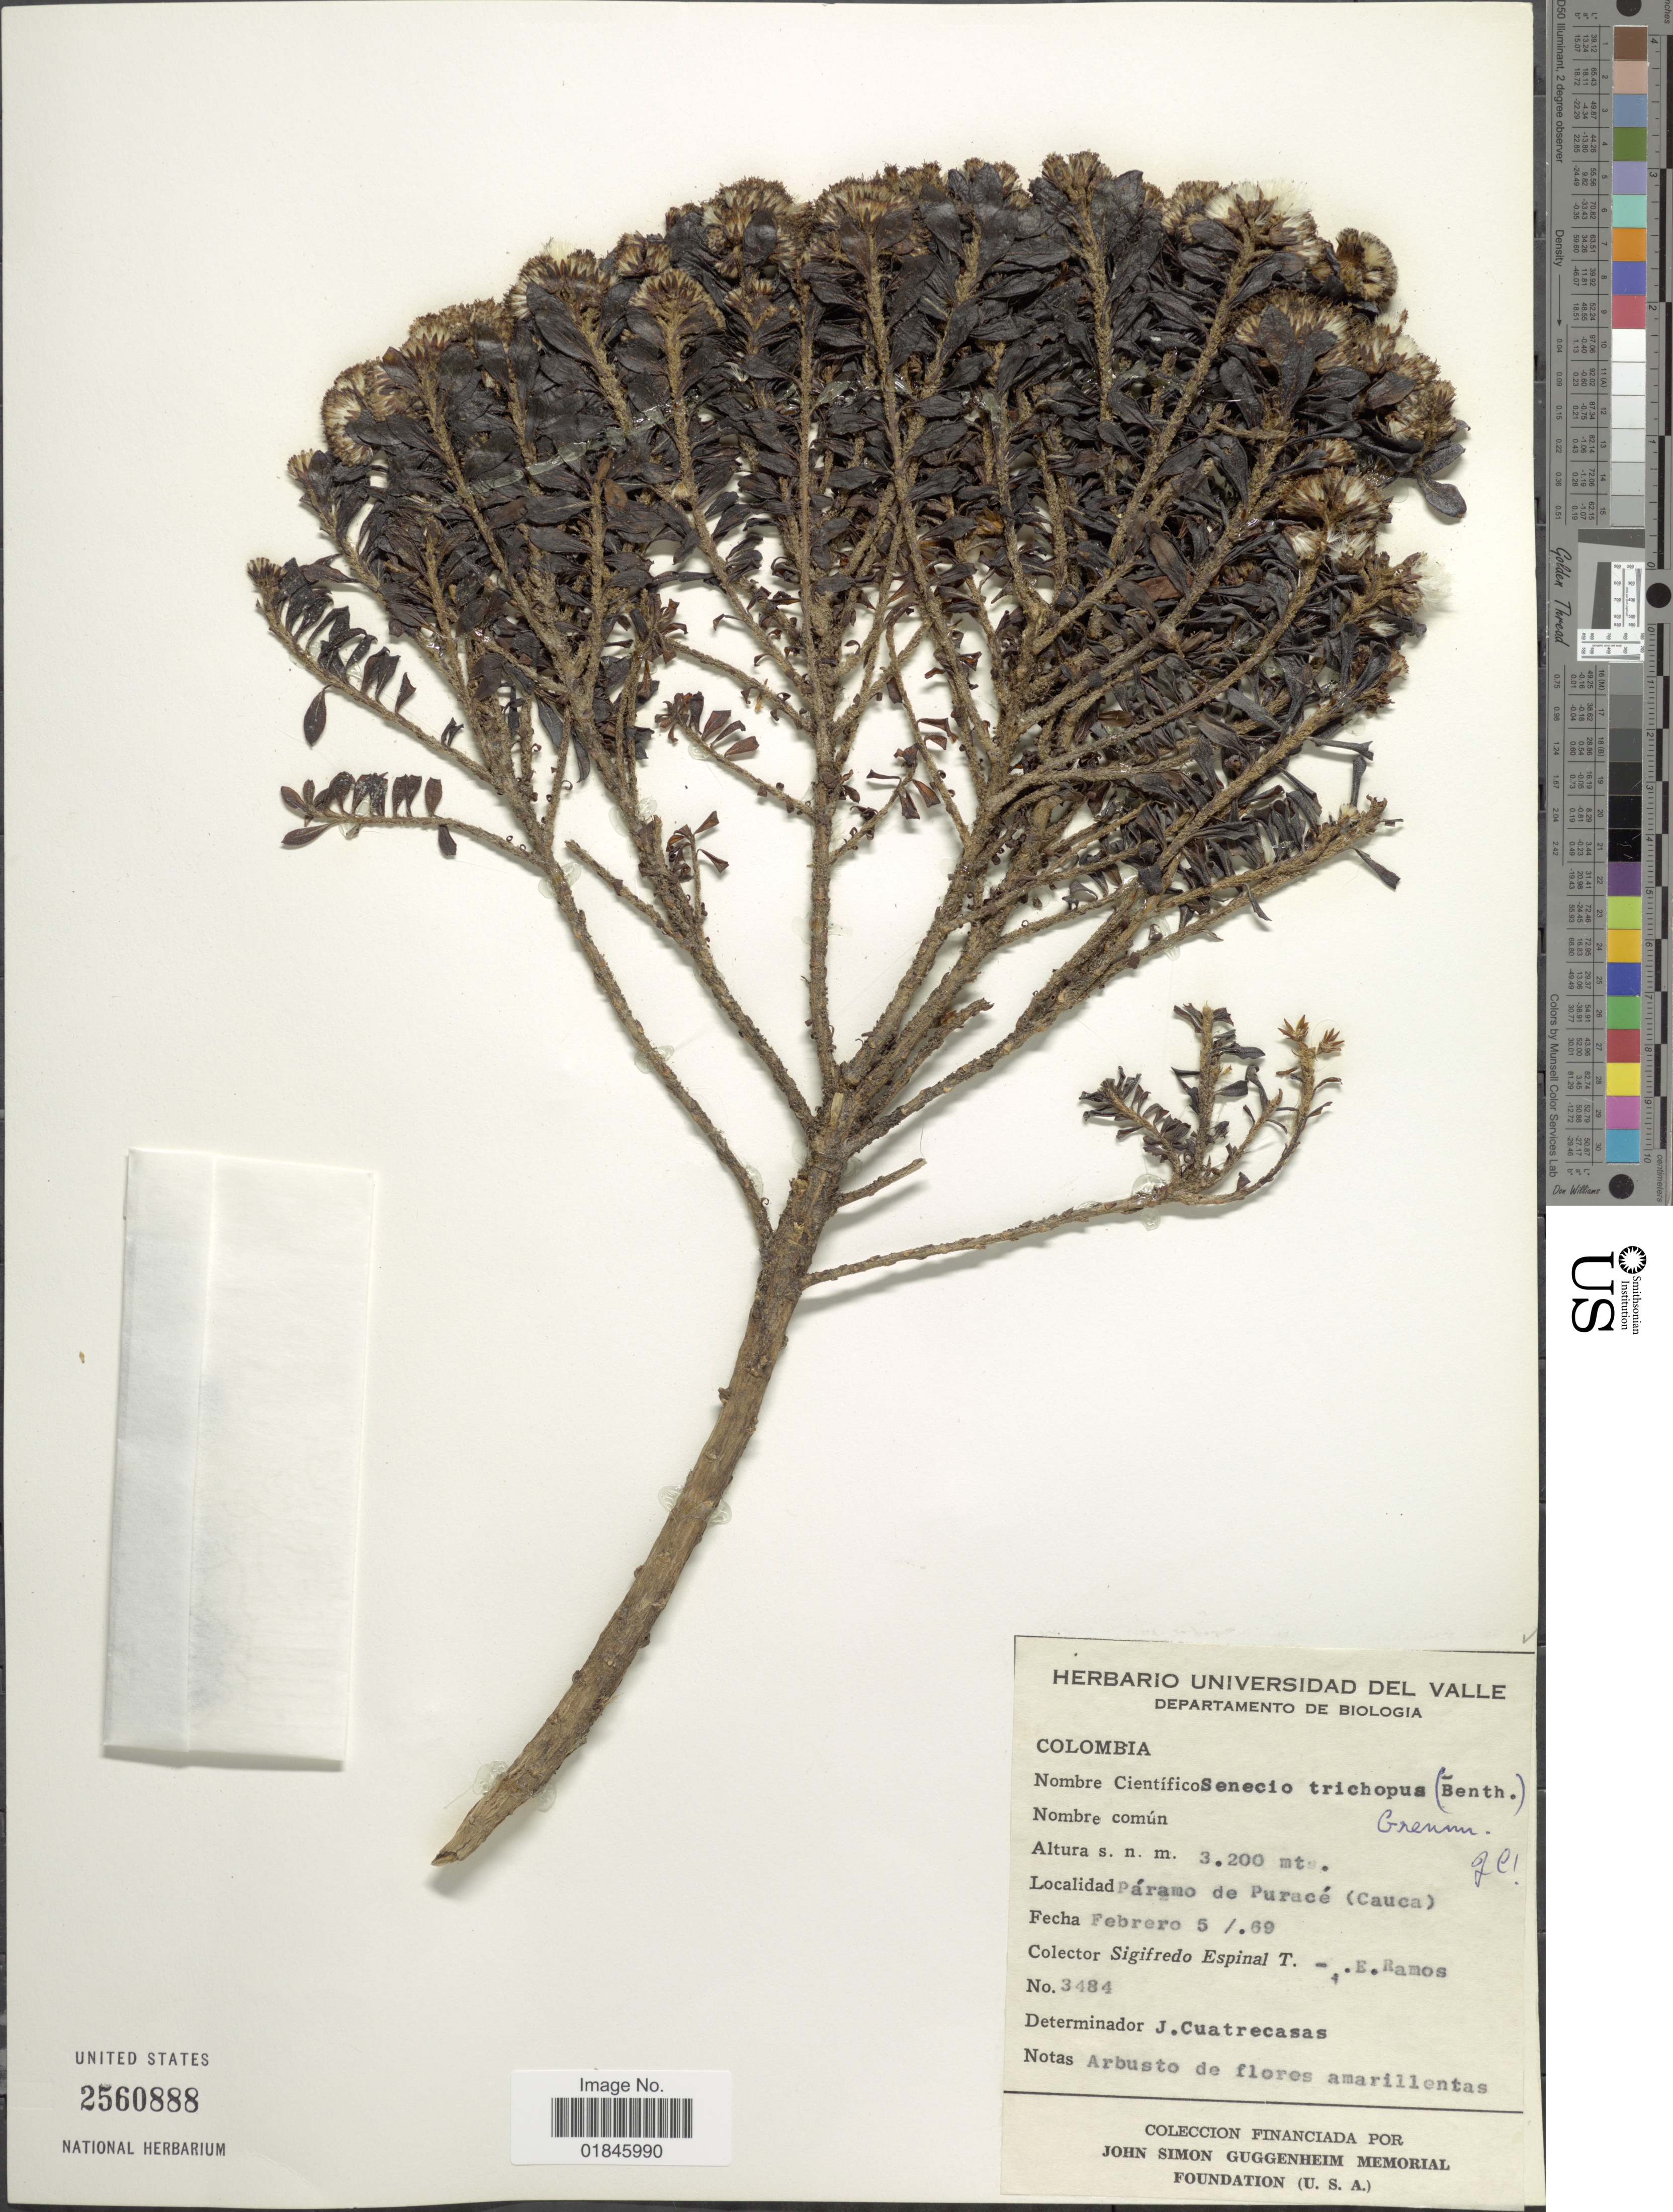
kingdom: Plantae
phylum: Tracheophyta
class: Magnoliopsida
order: Asterales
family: Asteraceae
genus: Pentacalia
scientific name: Pentacalia trichopus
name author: (Benth.) Cuatrec.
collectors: S. T. Espinal & J. E. Ramos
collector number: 3484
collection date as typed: Transcribed d/m/y: 5/2/69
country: Colombia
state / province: Cauca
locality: Páramo de Puracé (Cauca)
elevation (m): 3200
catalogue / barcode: US 2560888